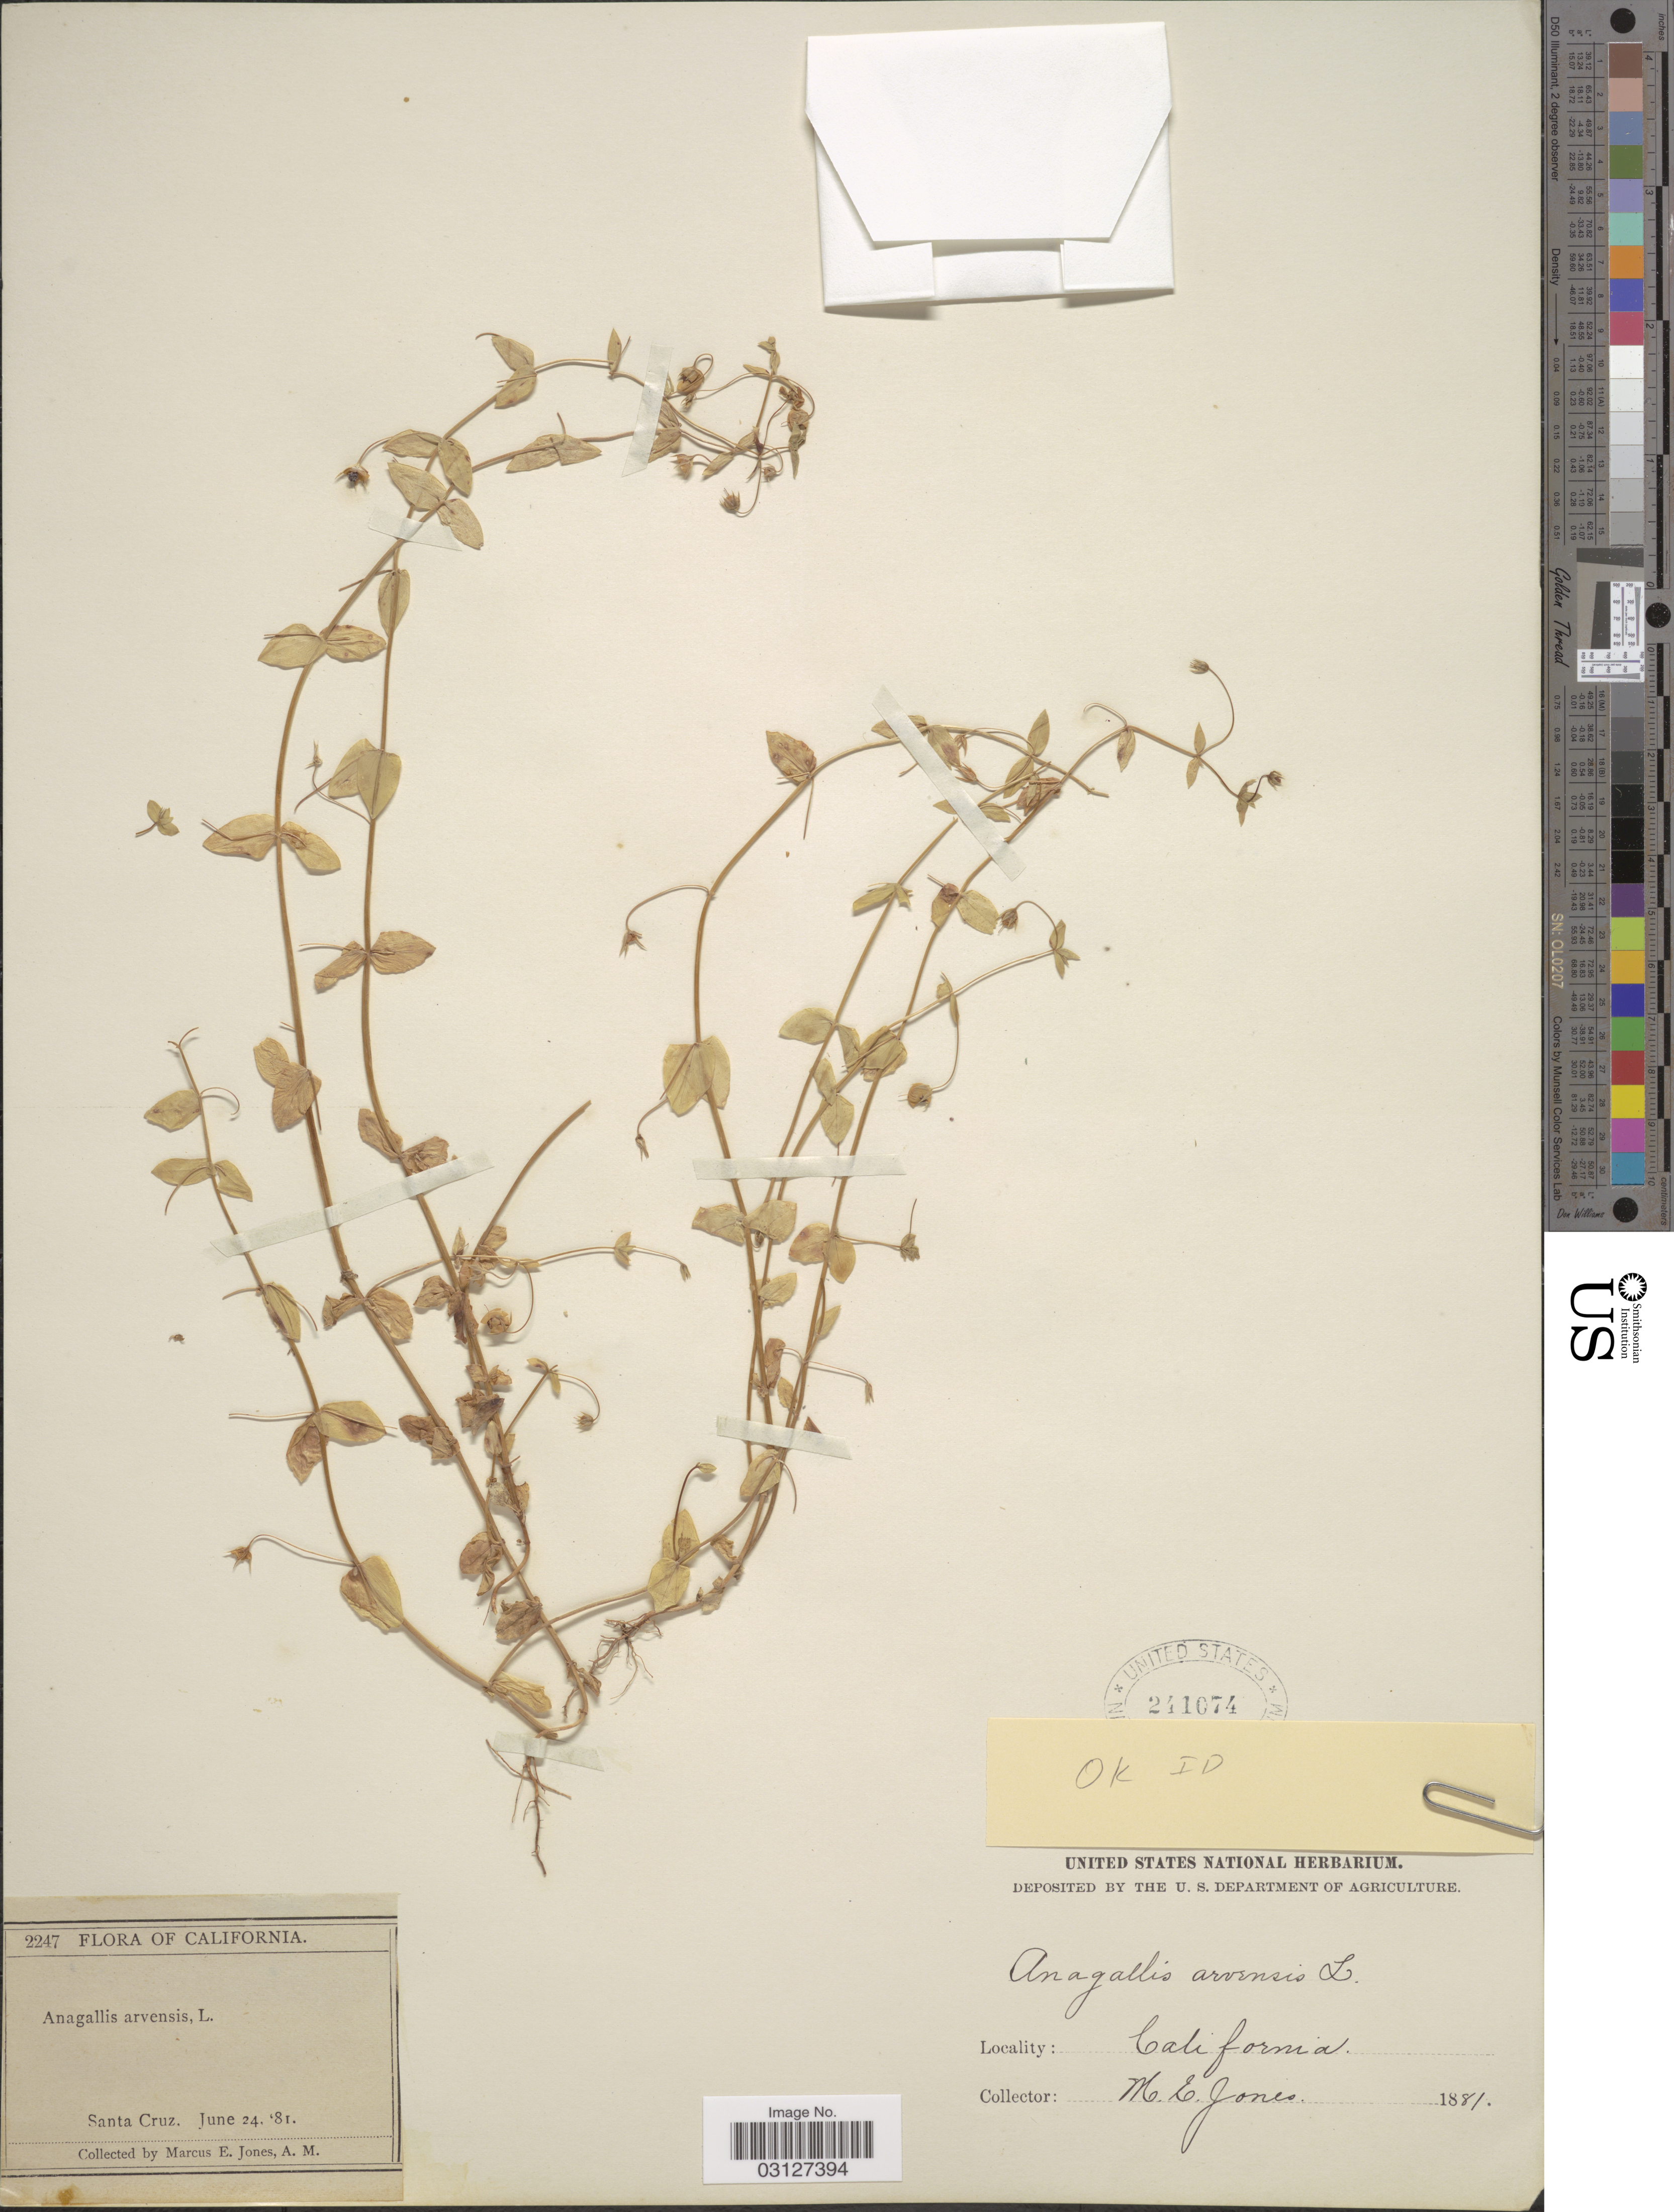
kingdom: Plantae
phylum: Tracheophyta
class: Magnoliopsida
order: Ericales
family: Primulaceae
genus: Anagallis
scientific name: Anagallis arvensis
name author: L.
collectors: M. E. Jones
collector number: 2247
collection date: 1881-06-24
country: United States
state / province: California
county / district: Santa Cruz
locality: Santa Cruz.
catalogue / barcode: US 241074